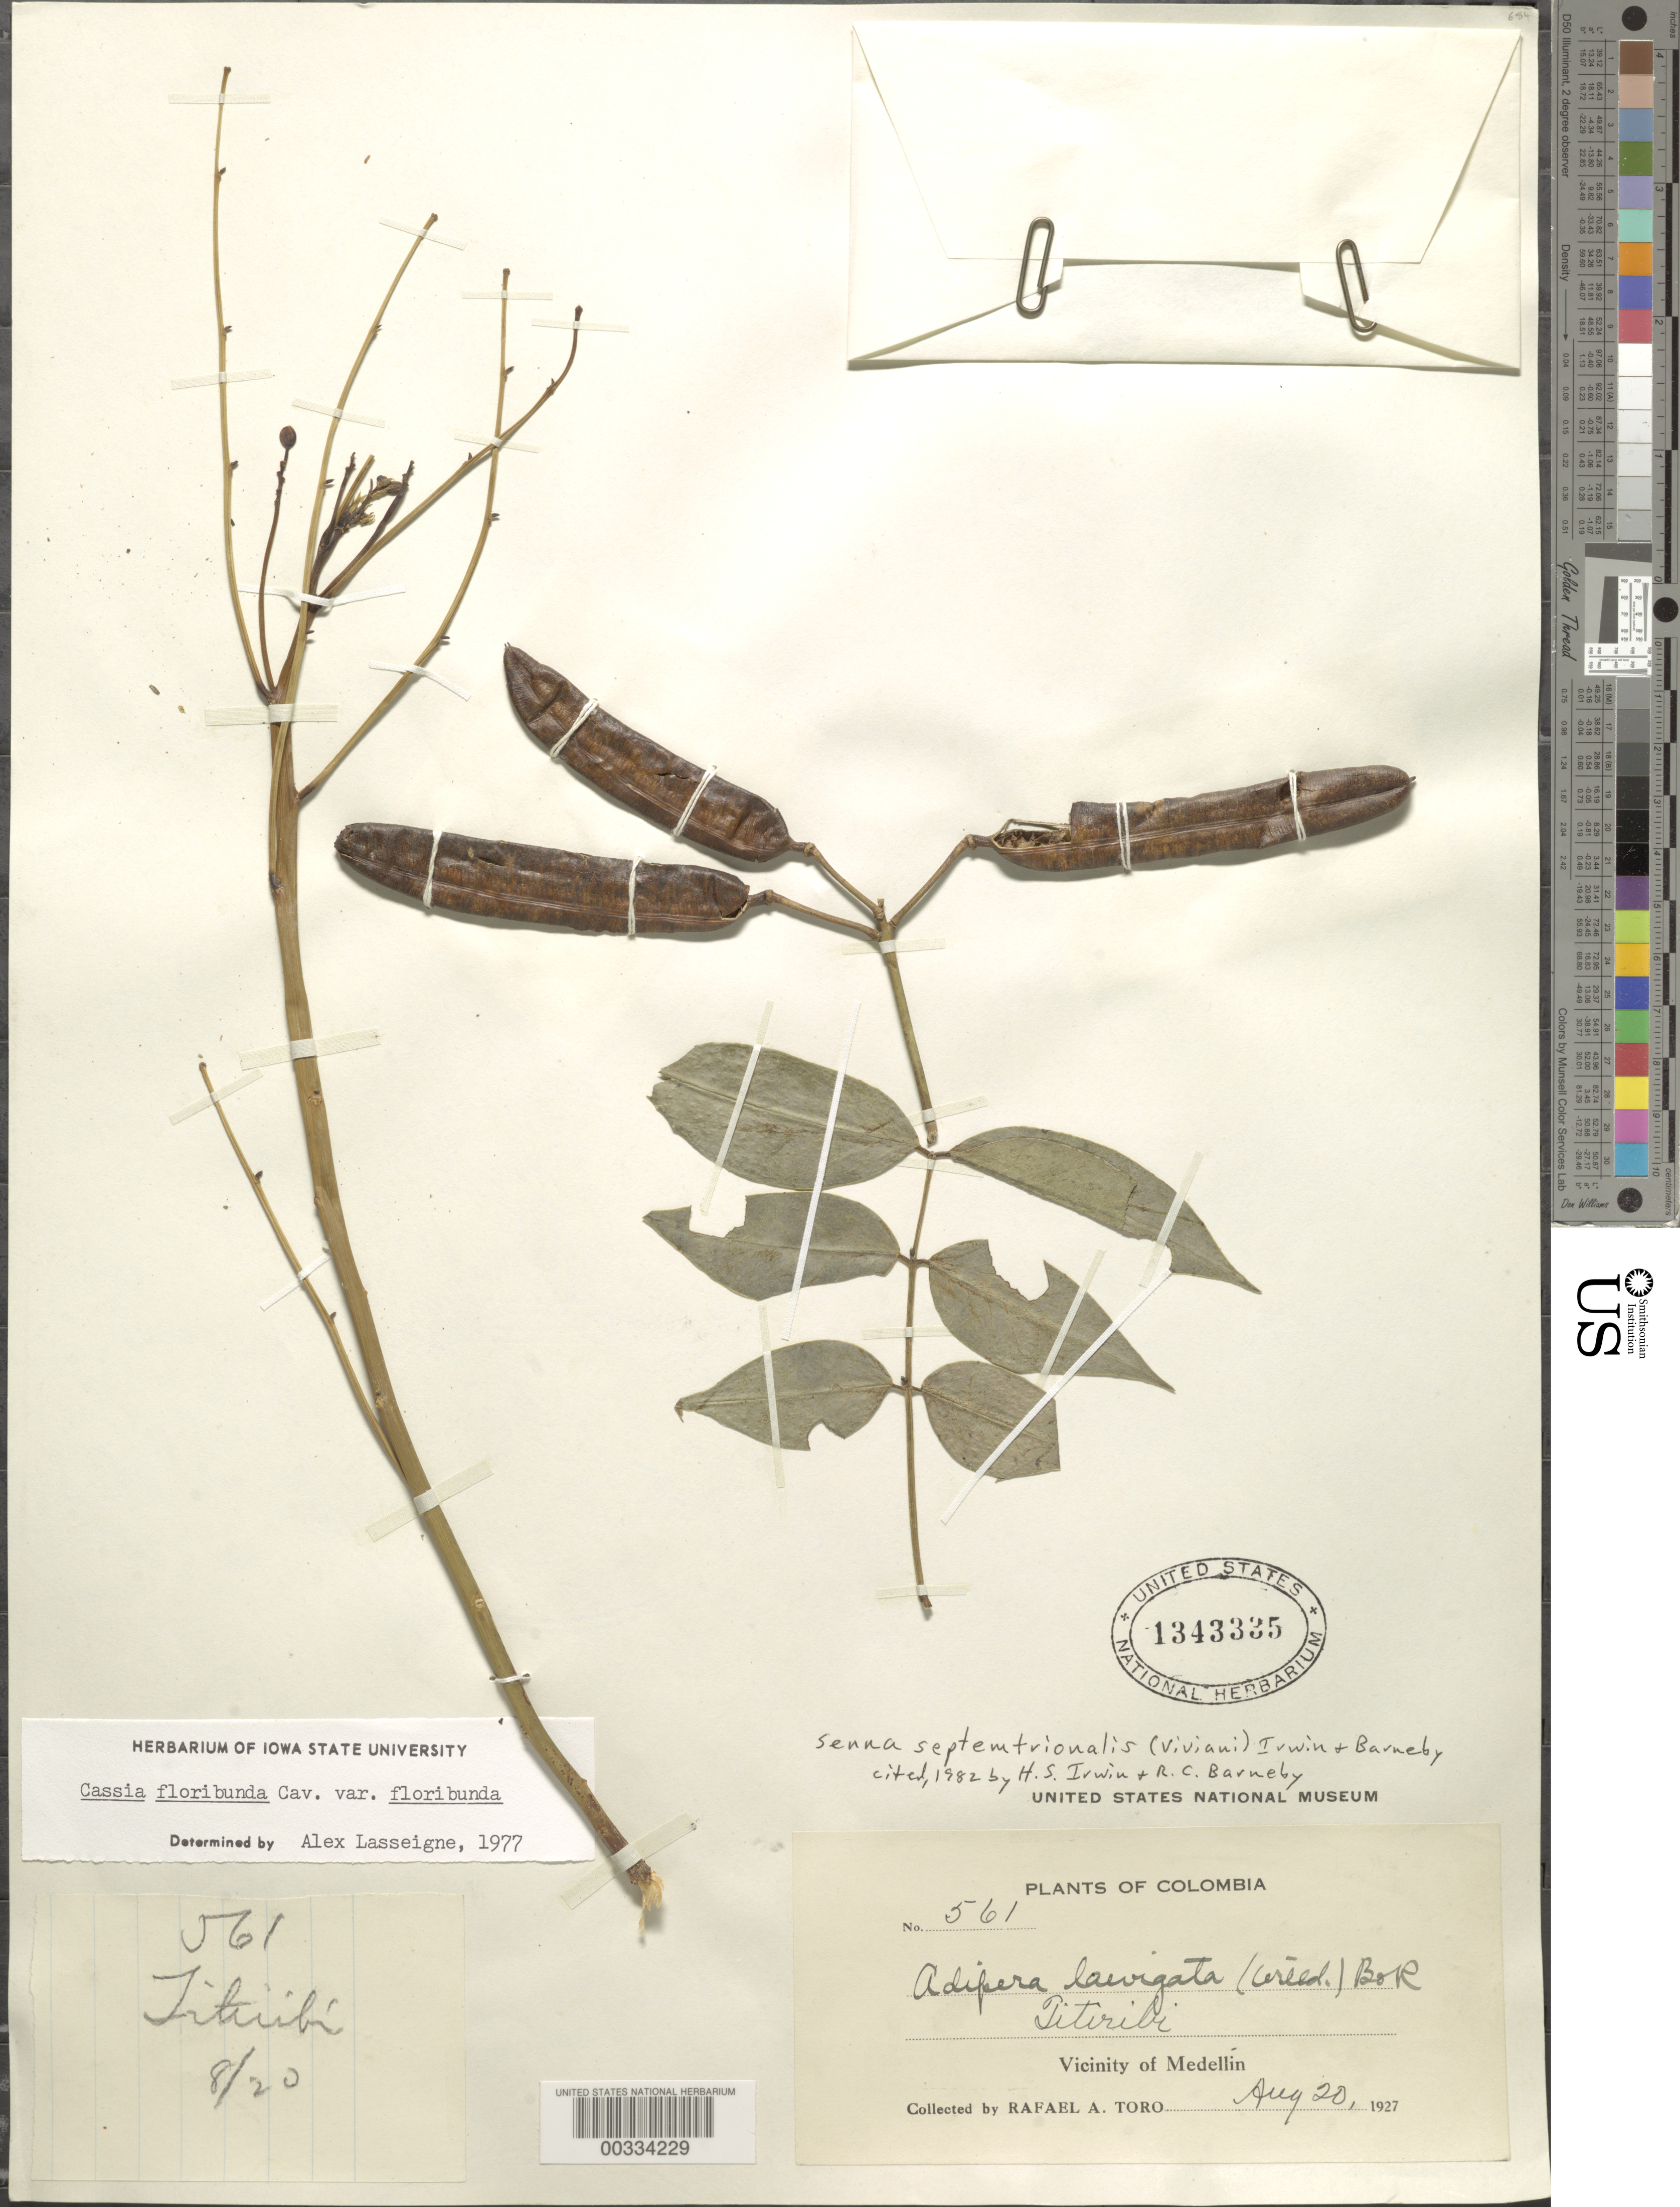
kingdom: Plantae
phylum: Tracheophyta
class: Magnoliopsida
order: Fabales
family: Fabaceae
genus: Senna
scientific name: Senna septemtrionalis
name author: (Viv.) H.S. Irwin & Barneby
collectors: R. A. Toro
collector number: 561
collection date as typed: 20 Aug 1927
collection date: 1927-08-20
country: Colombia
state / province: Antioquia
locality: Vicinity of Medellin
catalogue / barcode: US 1343335